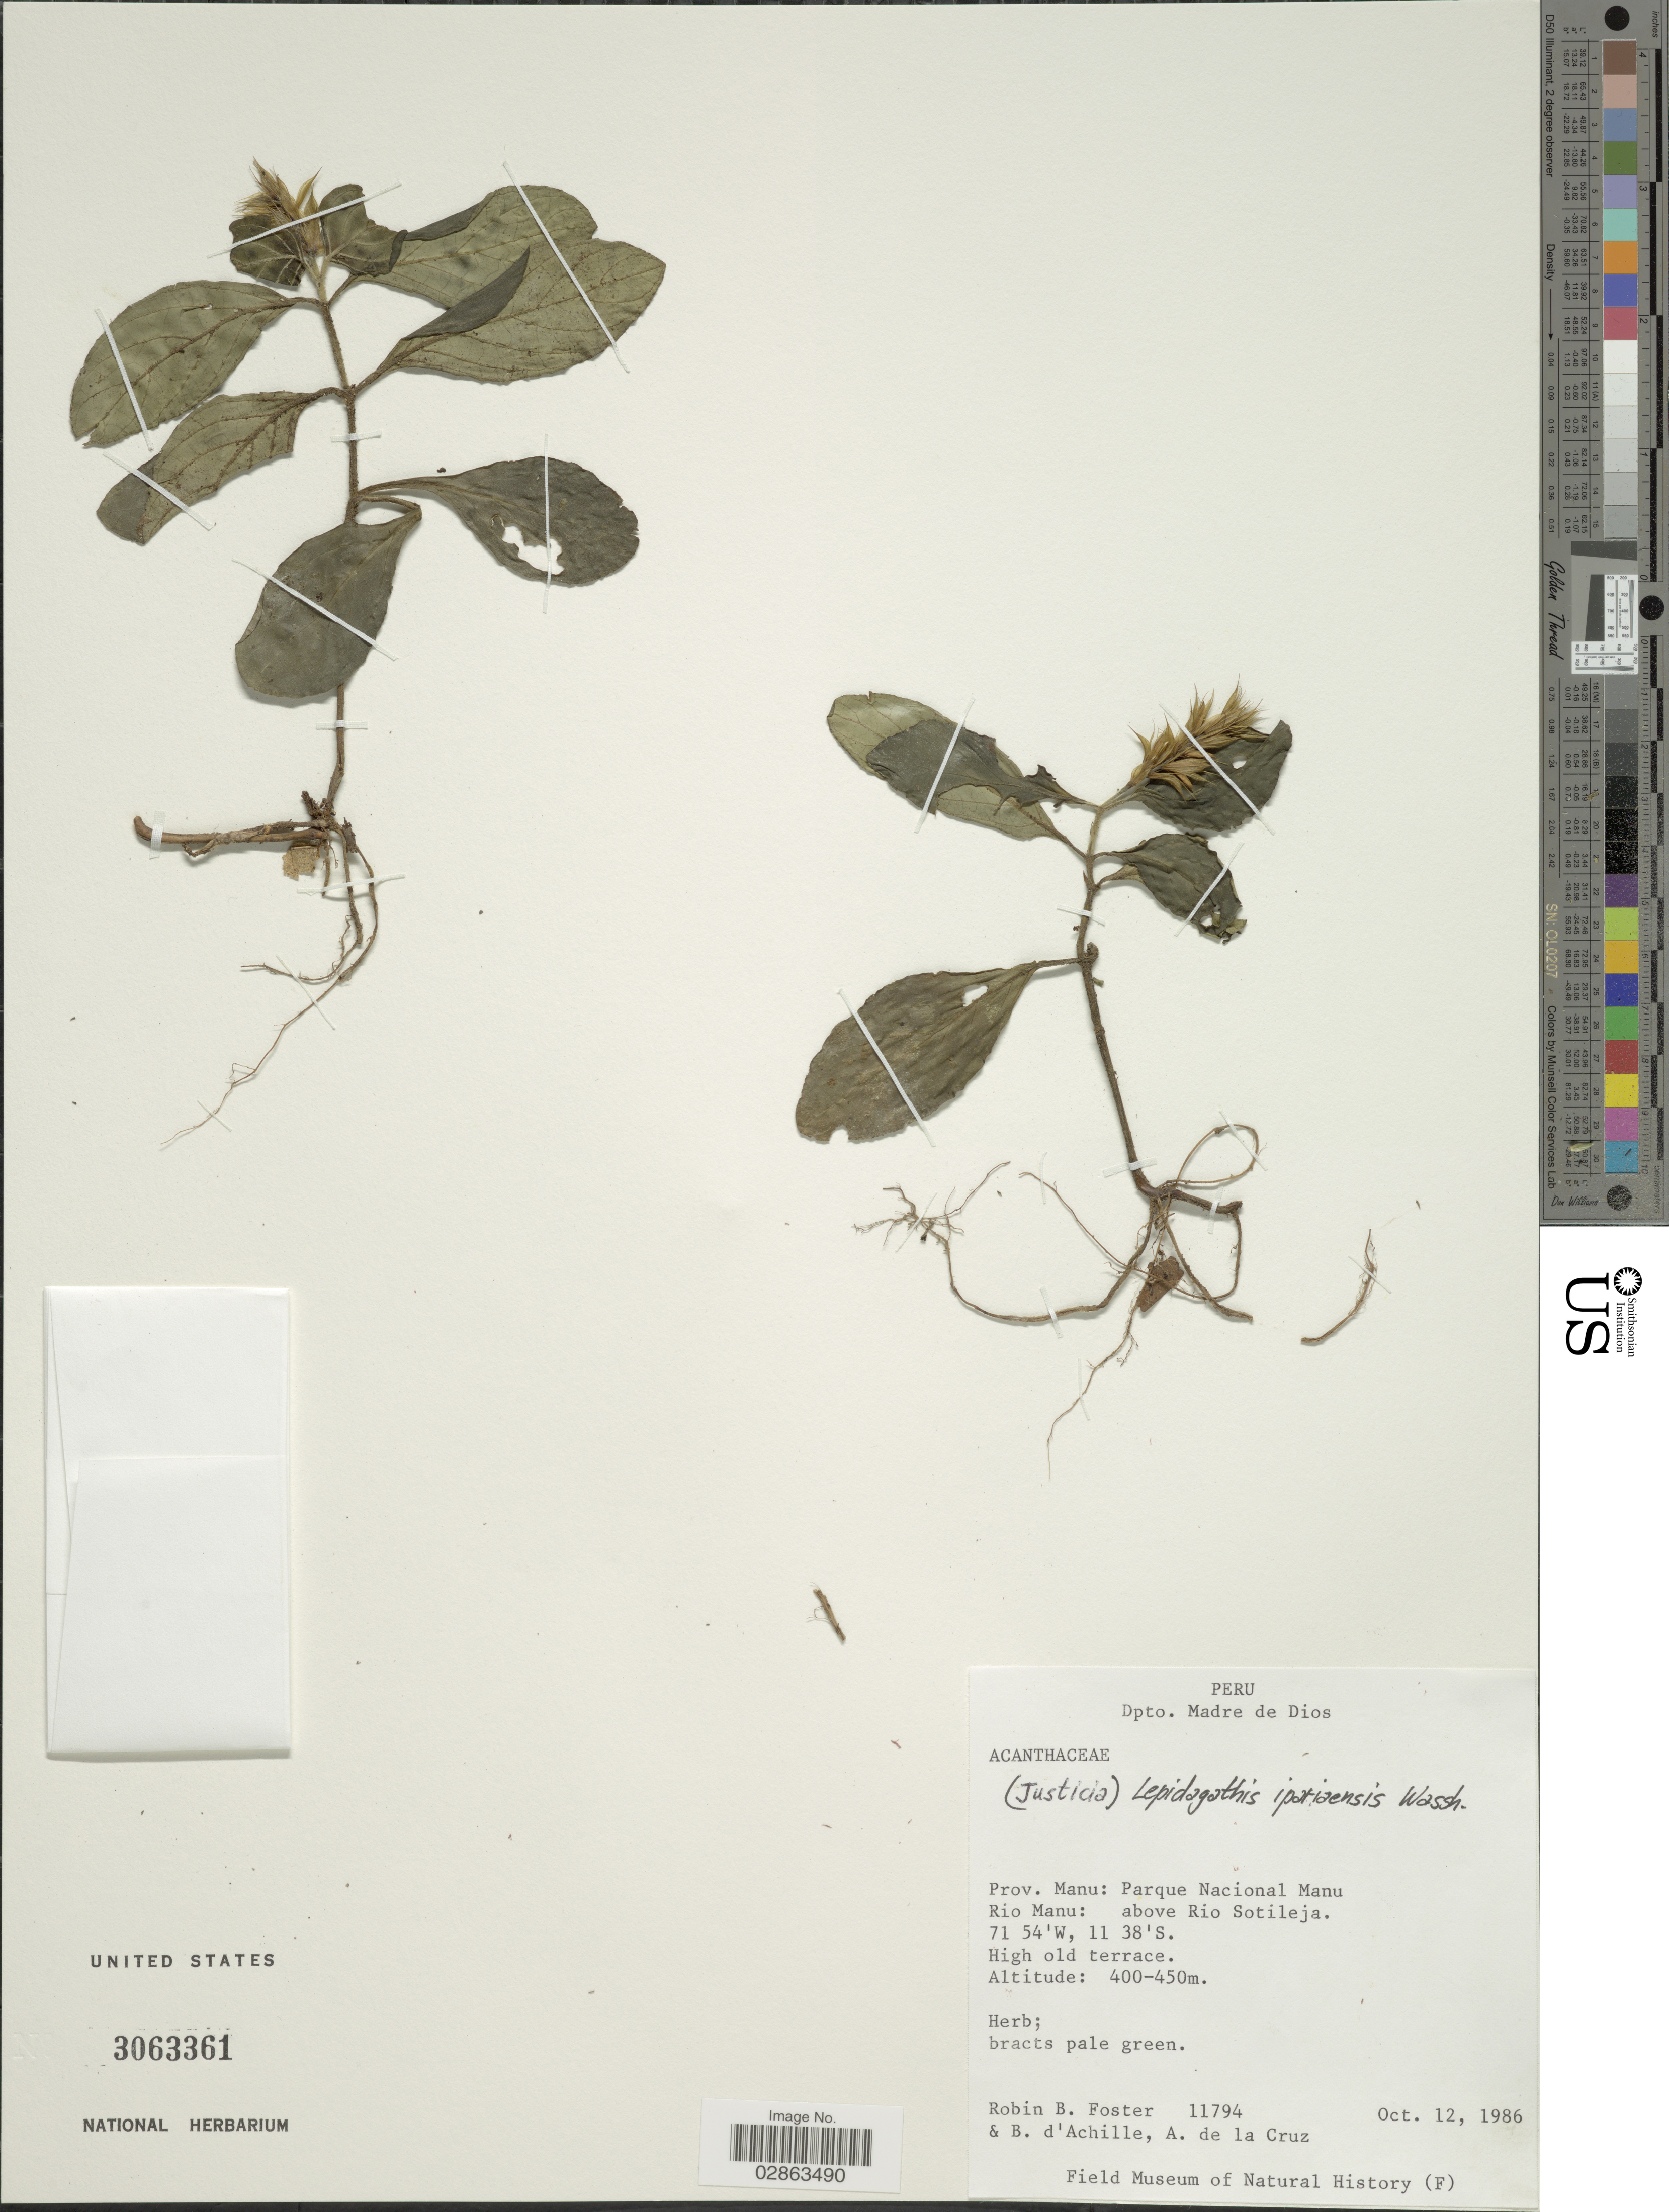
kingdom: Plantae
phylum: Tracheophyta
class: Magnoliopsida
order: Lamiales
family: Acanthaceae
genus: Lepidagathis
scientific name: Lepidagathis ipariaensis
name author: Wassh.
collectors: R. B. Foster, B. d'Achille & A. de la Cruz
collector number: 11794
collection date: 1986-10-12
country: Peru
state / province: Madre de Dios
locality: Dpto. Madre de Dios. Prov. Manu: Parque Nacional Manu. Río Manu: above Rio Sotileja.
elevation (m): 400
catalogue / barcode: US 3063361